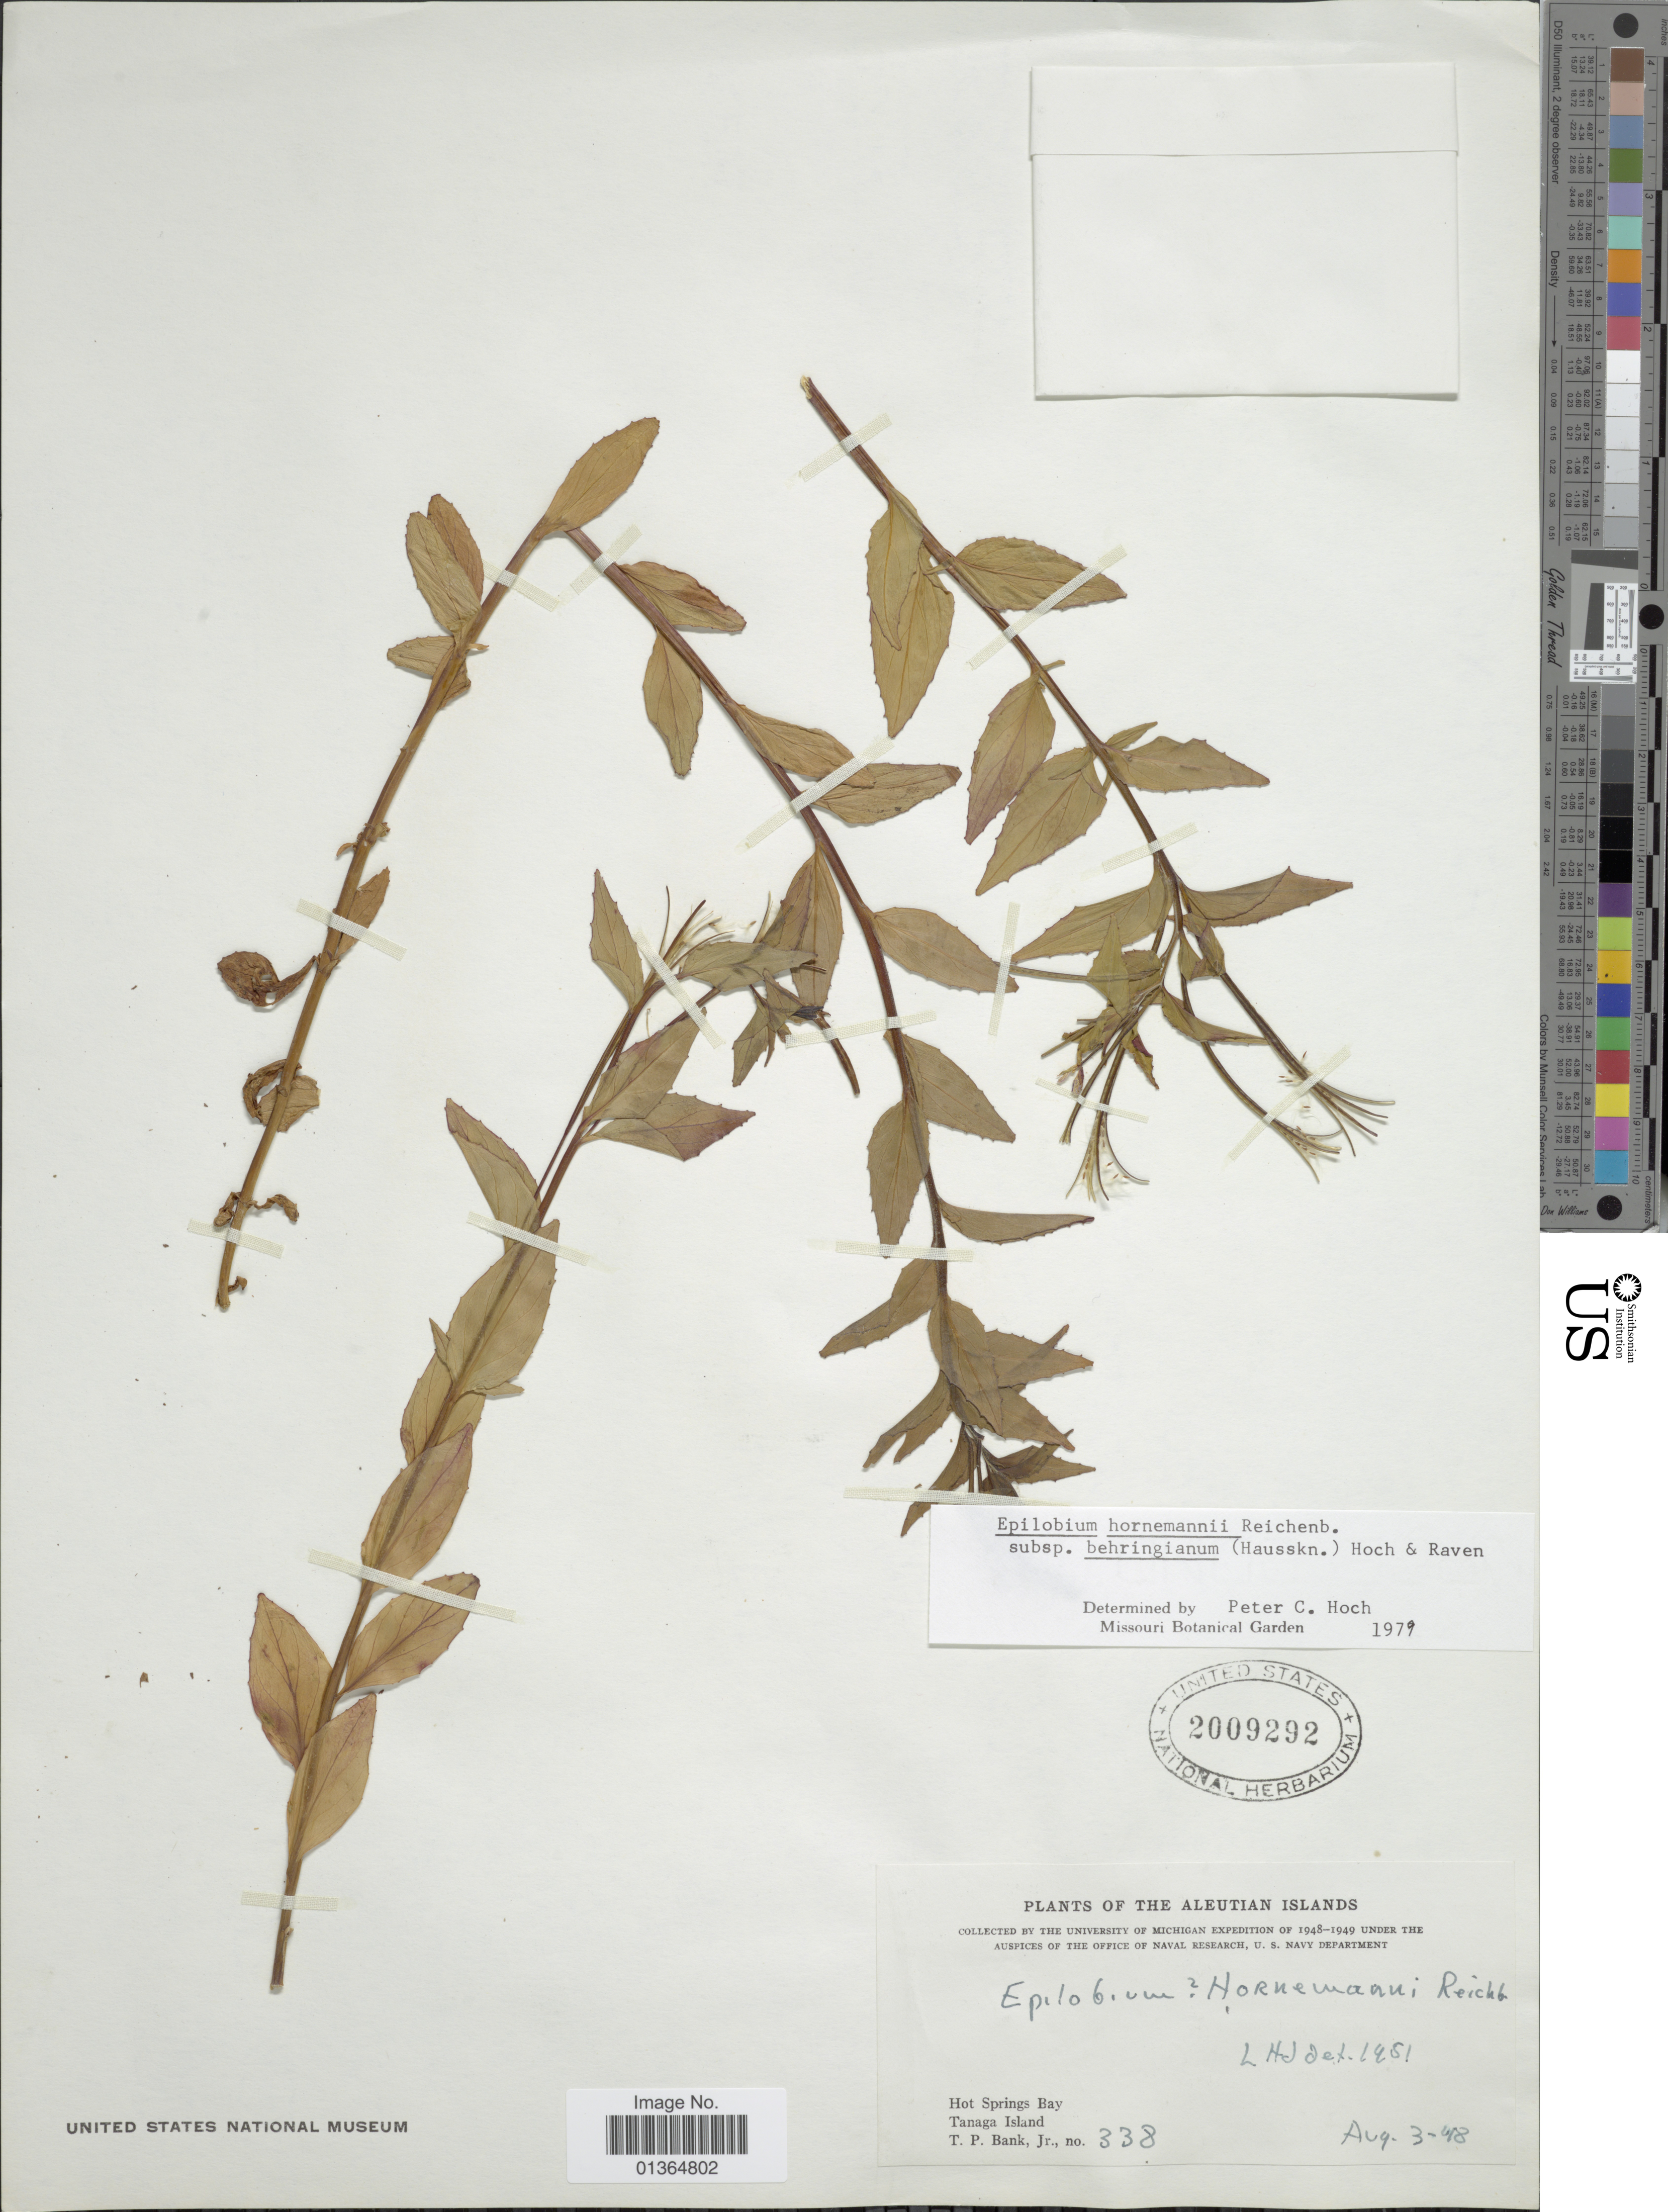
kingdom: Plantae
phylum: Tracheophyta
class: Magnoliopsida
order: Myrtales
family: Onagraceae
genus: Epilobium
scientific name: Epilobium hornemannii subsp. behringianum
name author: (Hausskn.) Hoch & P.H. Raven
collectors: T. Bank Jr.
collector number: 338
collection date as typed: Transcribed d/m/y: 3/8/48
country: United States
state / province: Alaska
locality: Aleutian Islands. Hot Springs Bay. Tanaga Island.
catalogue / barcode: US 2009292